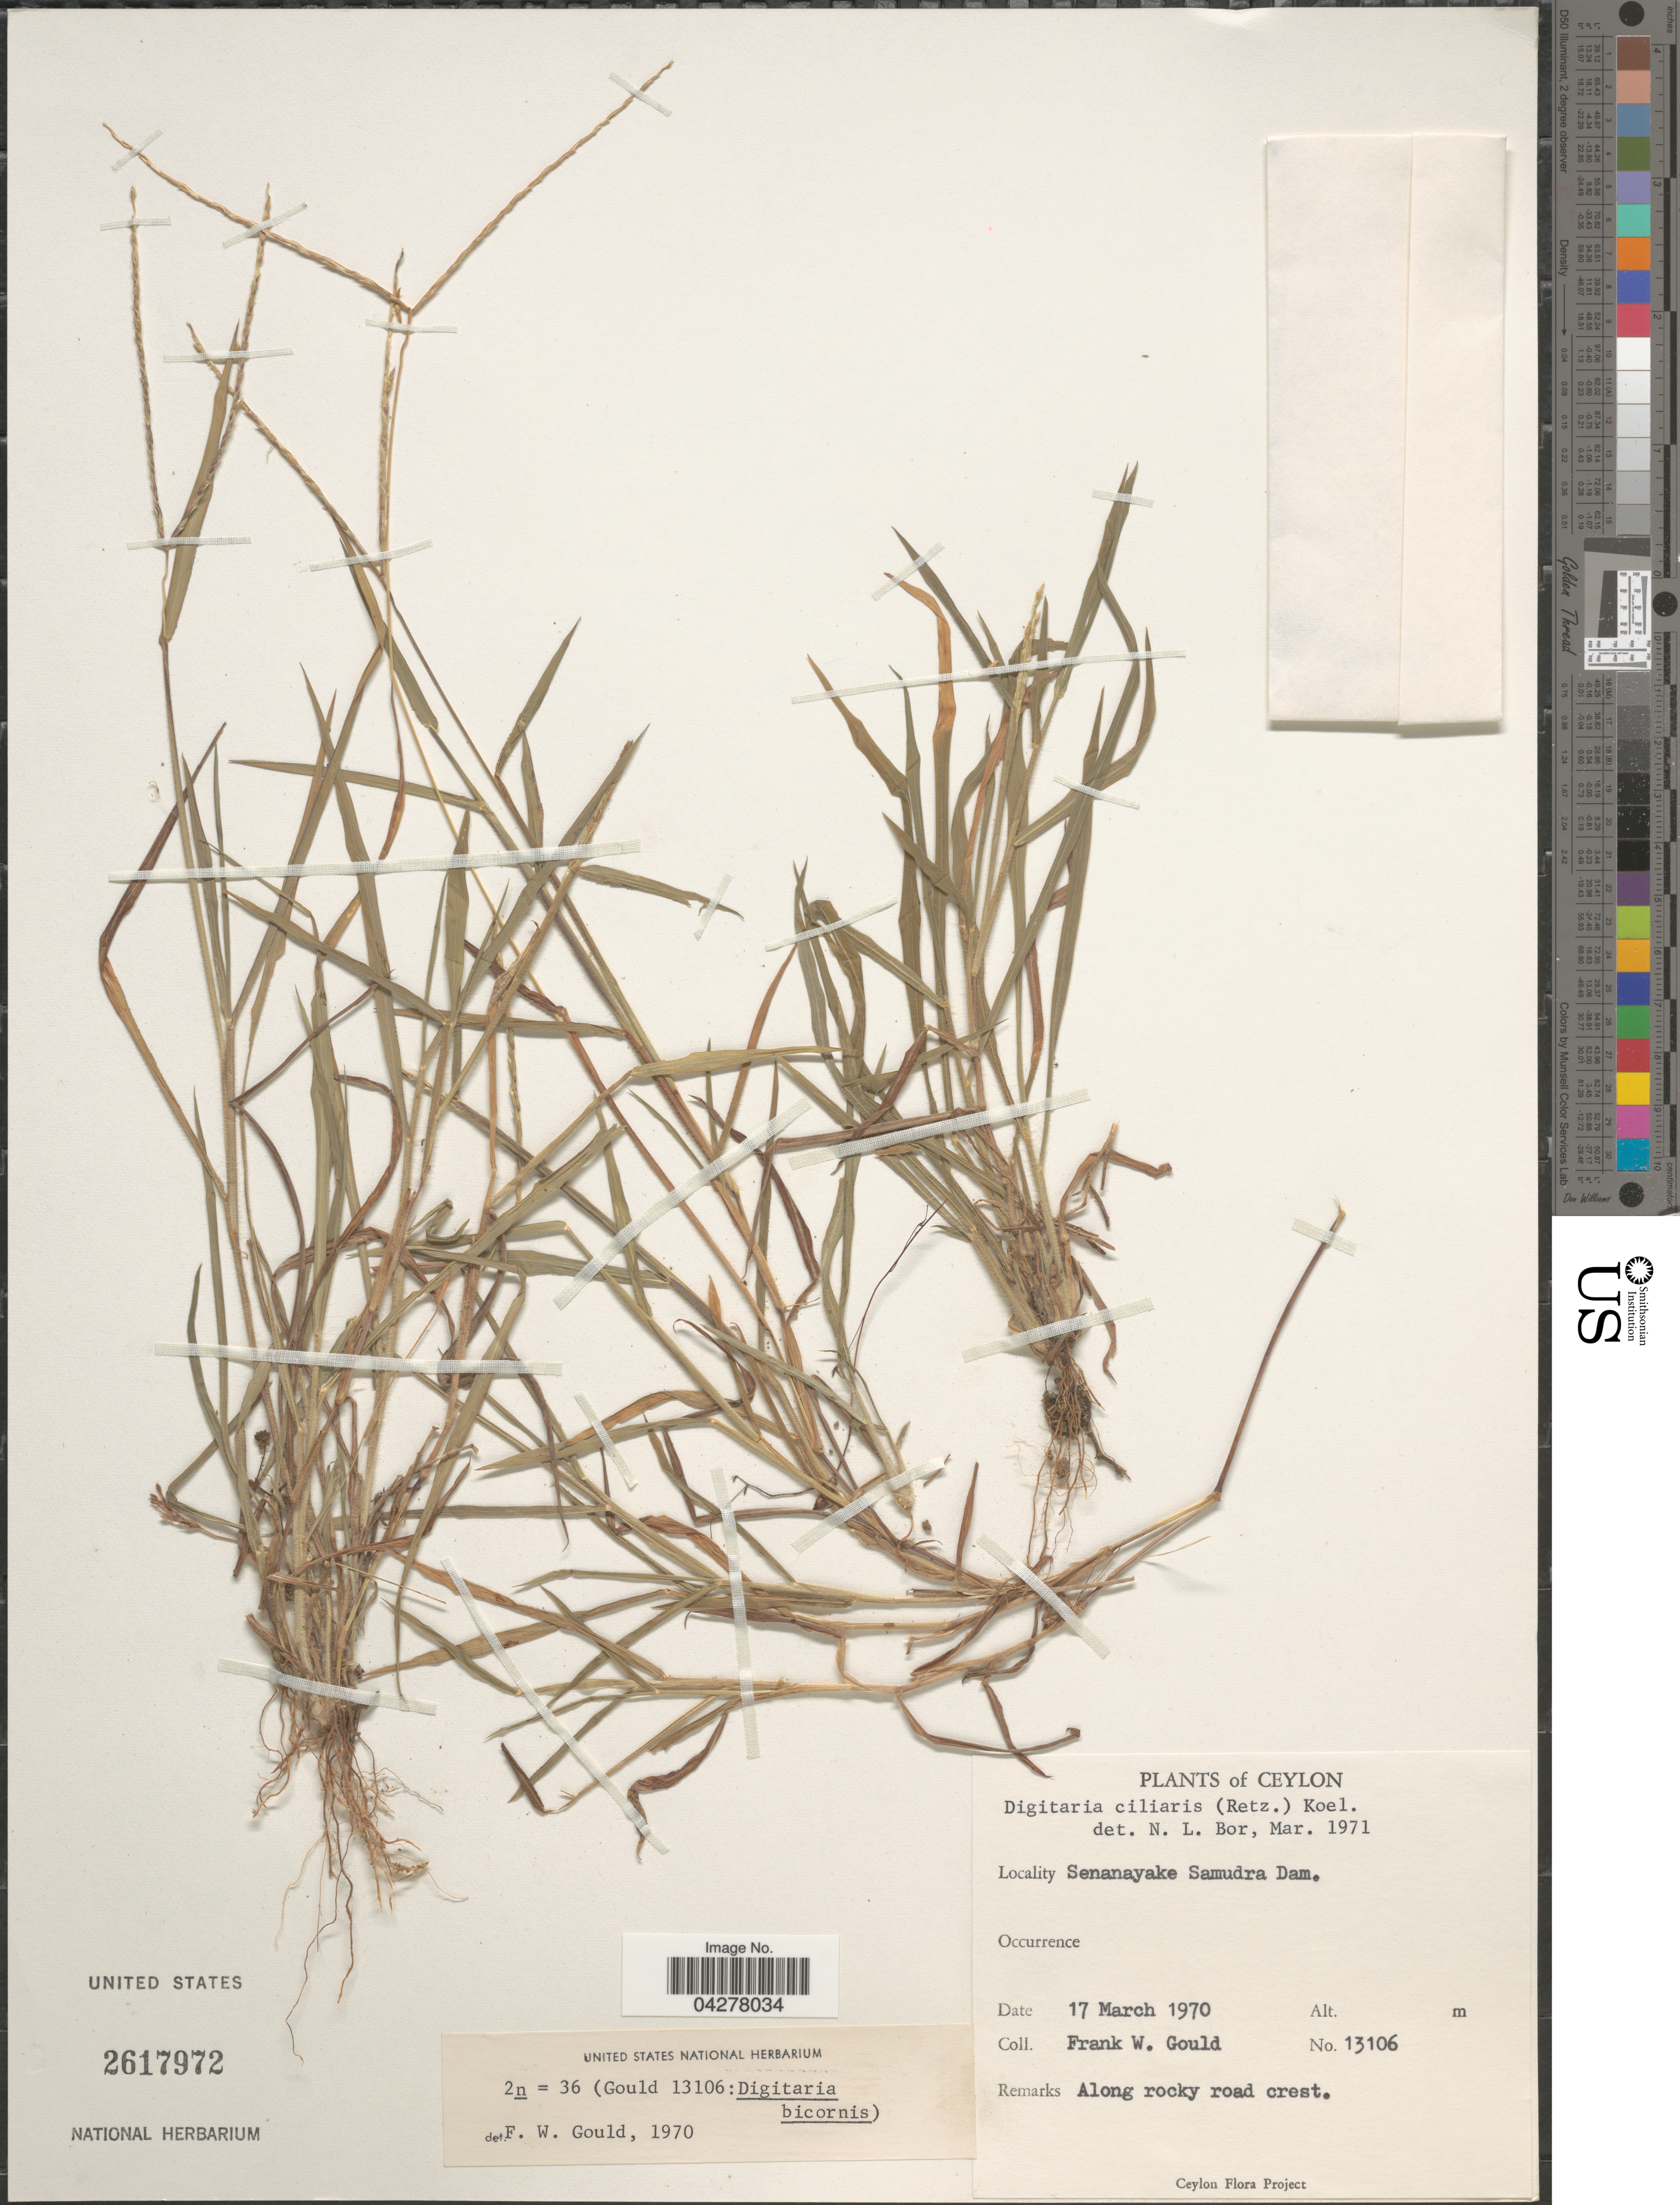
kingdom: Plantae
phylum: Tracheophyta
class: Liliopsida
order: Poales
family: Poaceae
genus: Digitaria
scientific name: Digitaria ciliaris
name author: (Retz.) Koeler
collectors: F. W. Gould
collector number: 13106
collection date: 1970-03-17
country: Sri Lanka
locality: Ceylon. Senanayake Samudra Dam. Along rocky road crest.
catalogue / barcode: US 2617972